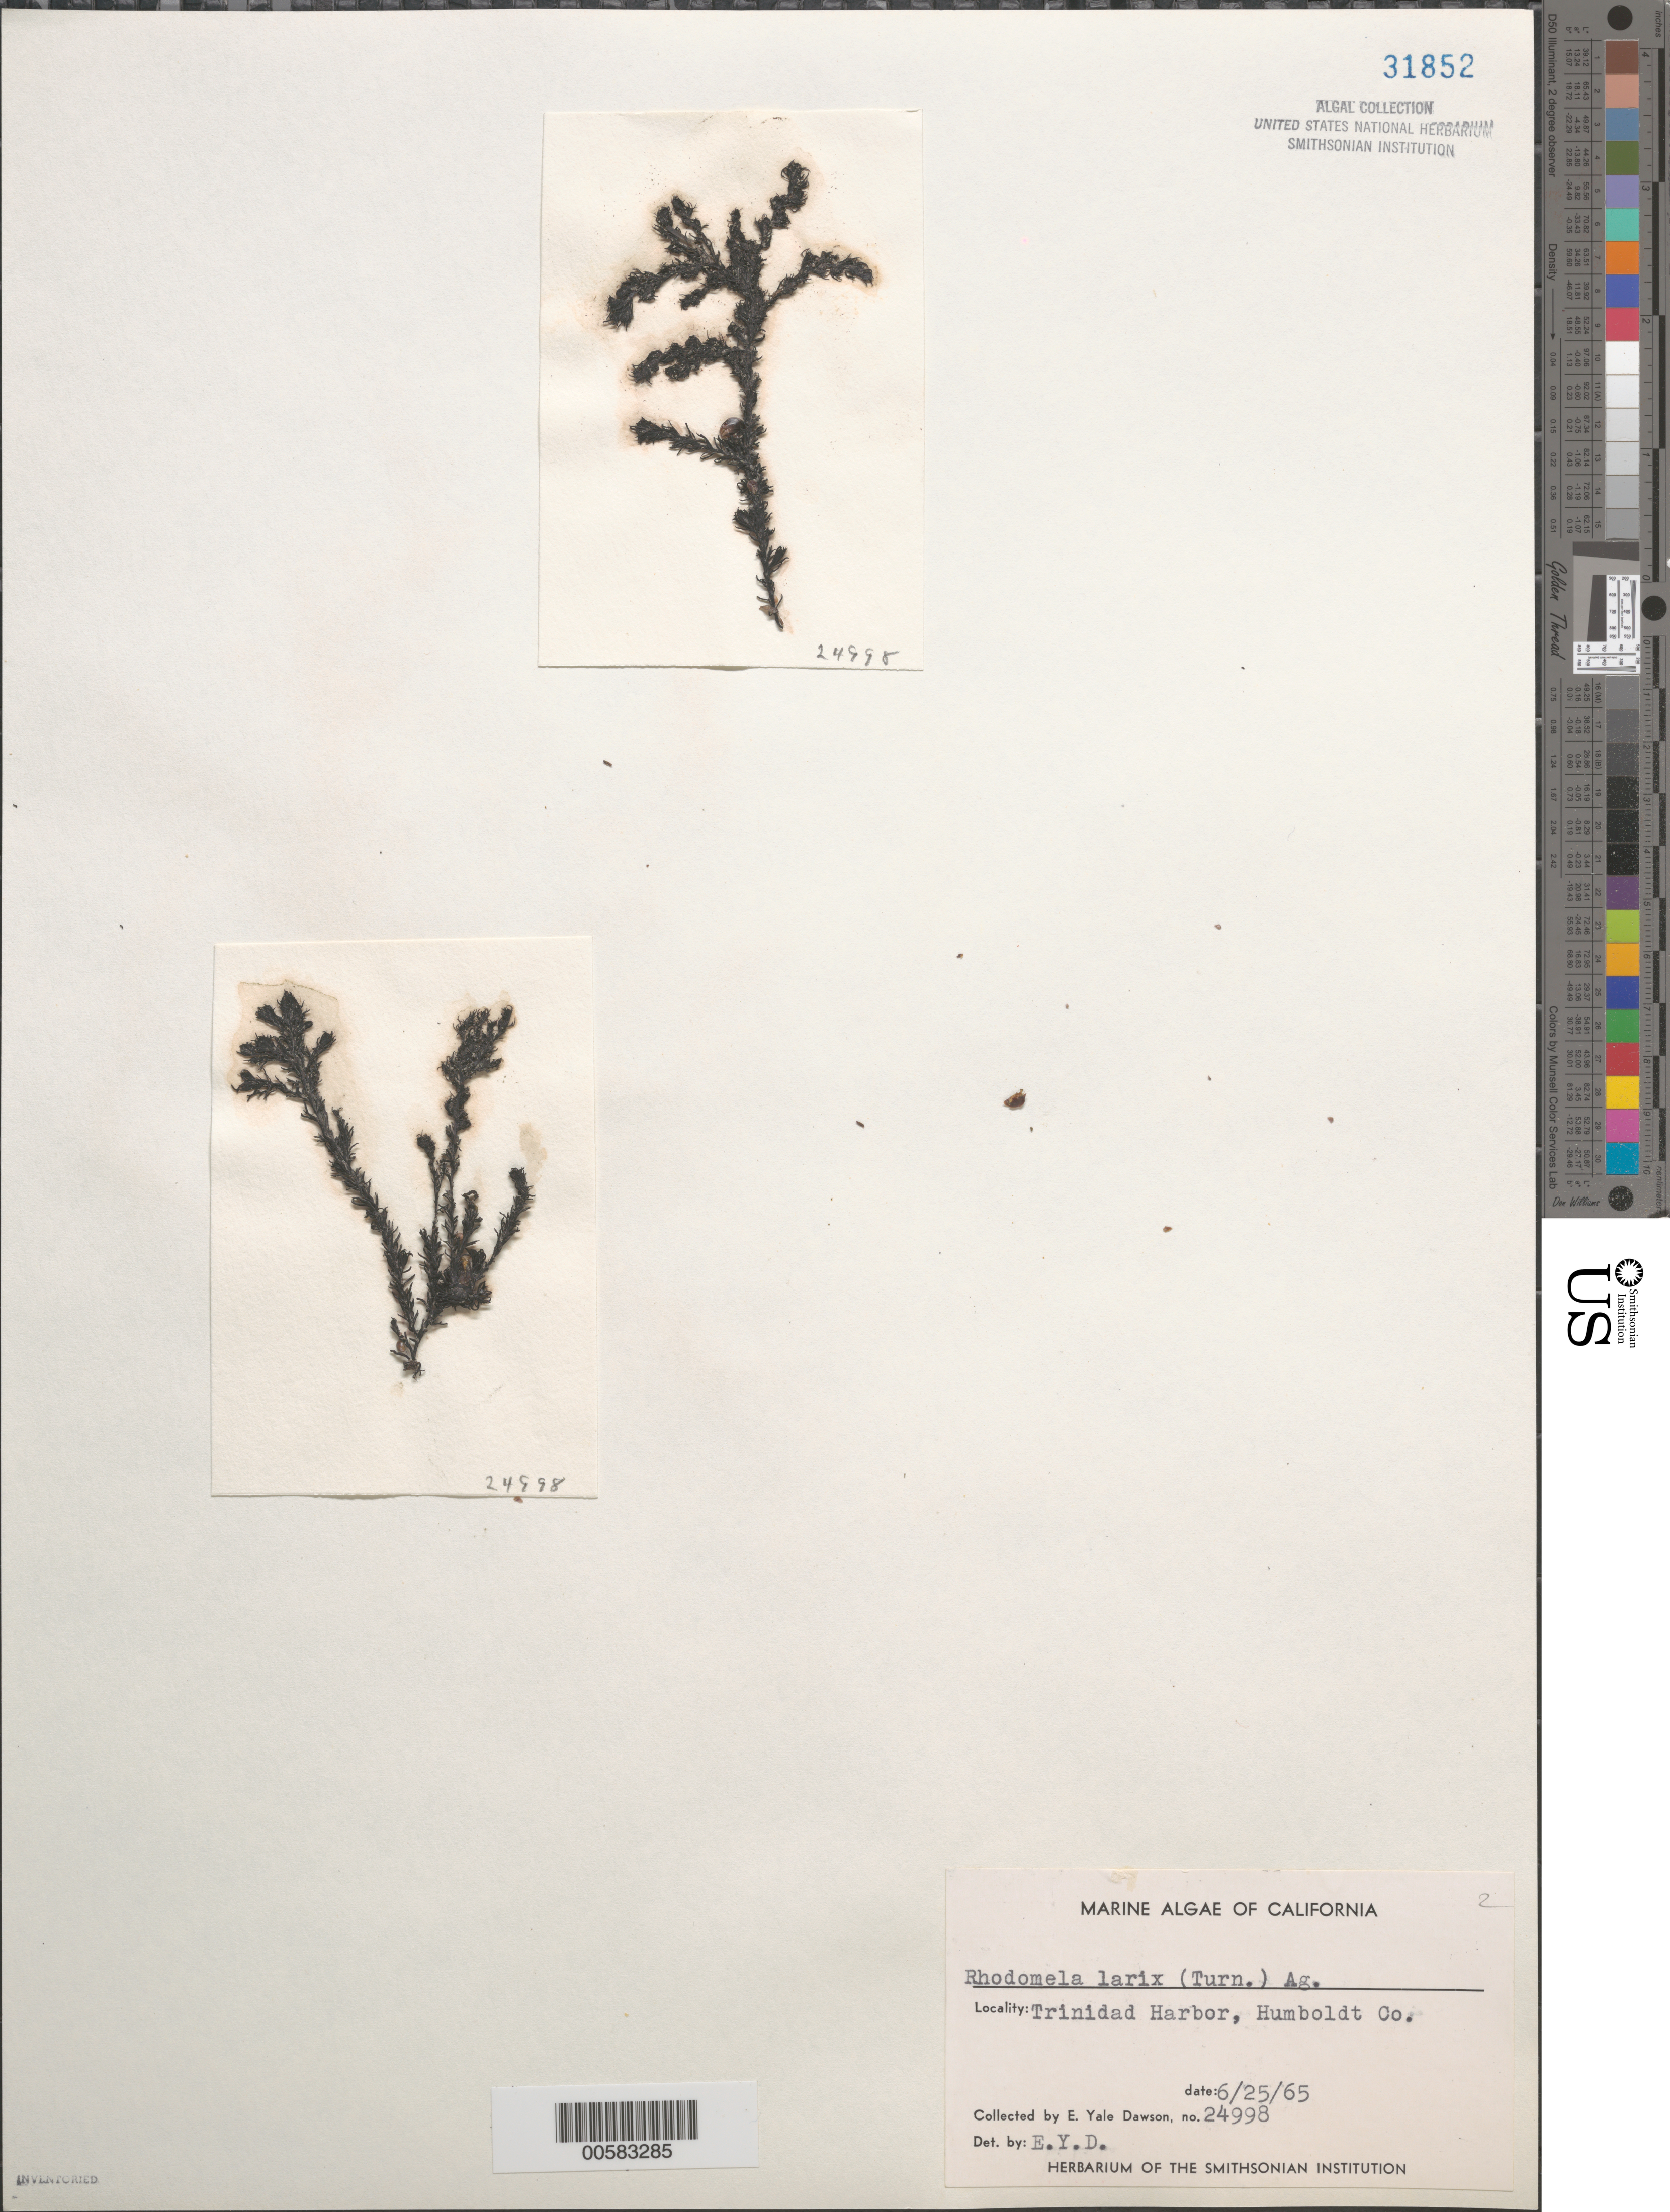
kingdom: Plantae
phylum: Rhodophyta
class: Florideophyceae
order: Ceramiales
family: Rhodomelaceae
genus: Neorhodomela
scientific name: Neorhodomela larix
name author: (Turner) Masuda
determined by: Algae name updating Project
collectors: E. Y. Dawson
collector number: EYD 24998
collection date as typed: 25 Jun 1965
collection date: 1965-06-25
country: United States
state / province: California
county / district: Humboldt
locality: Trinidad Harbor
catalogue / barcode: US 31852